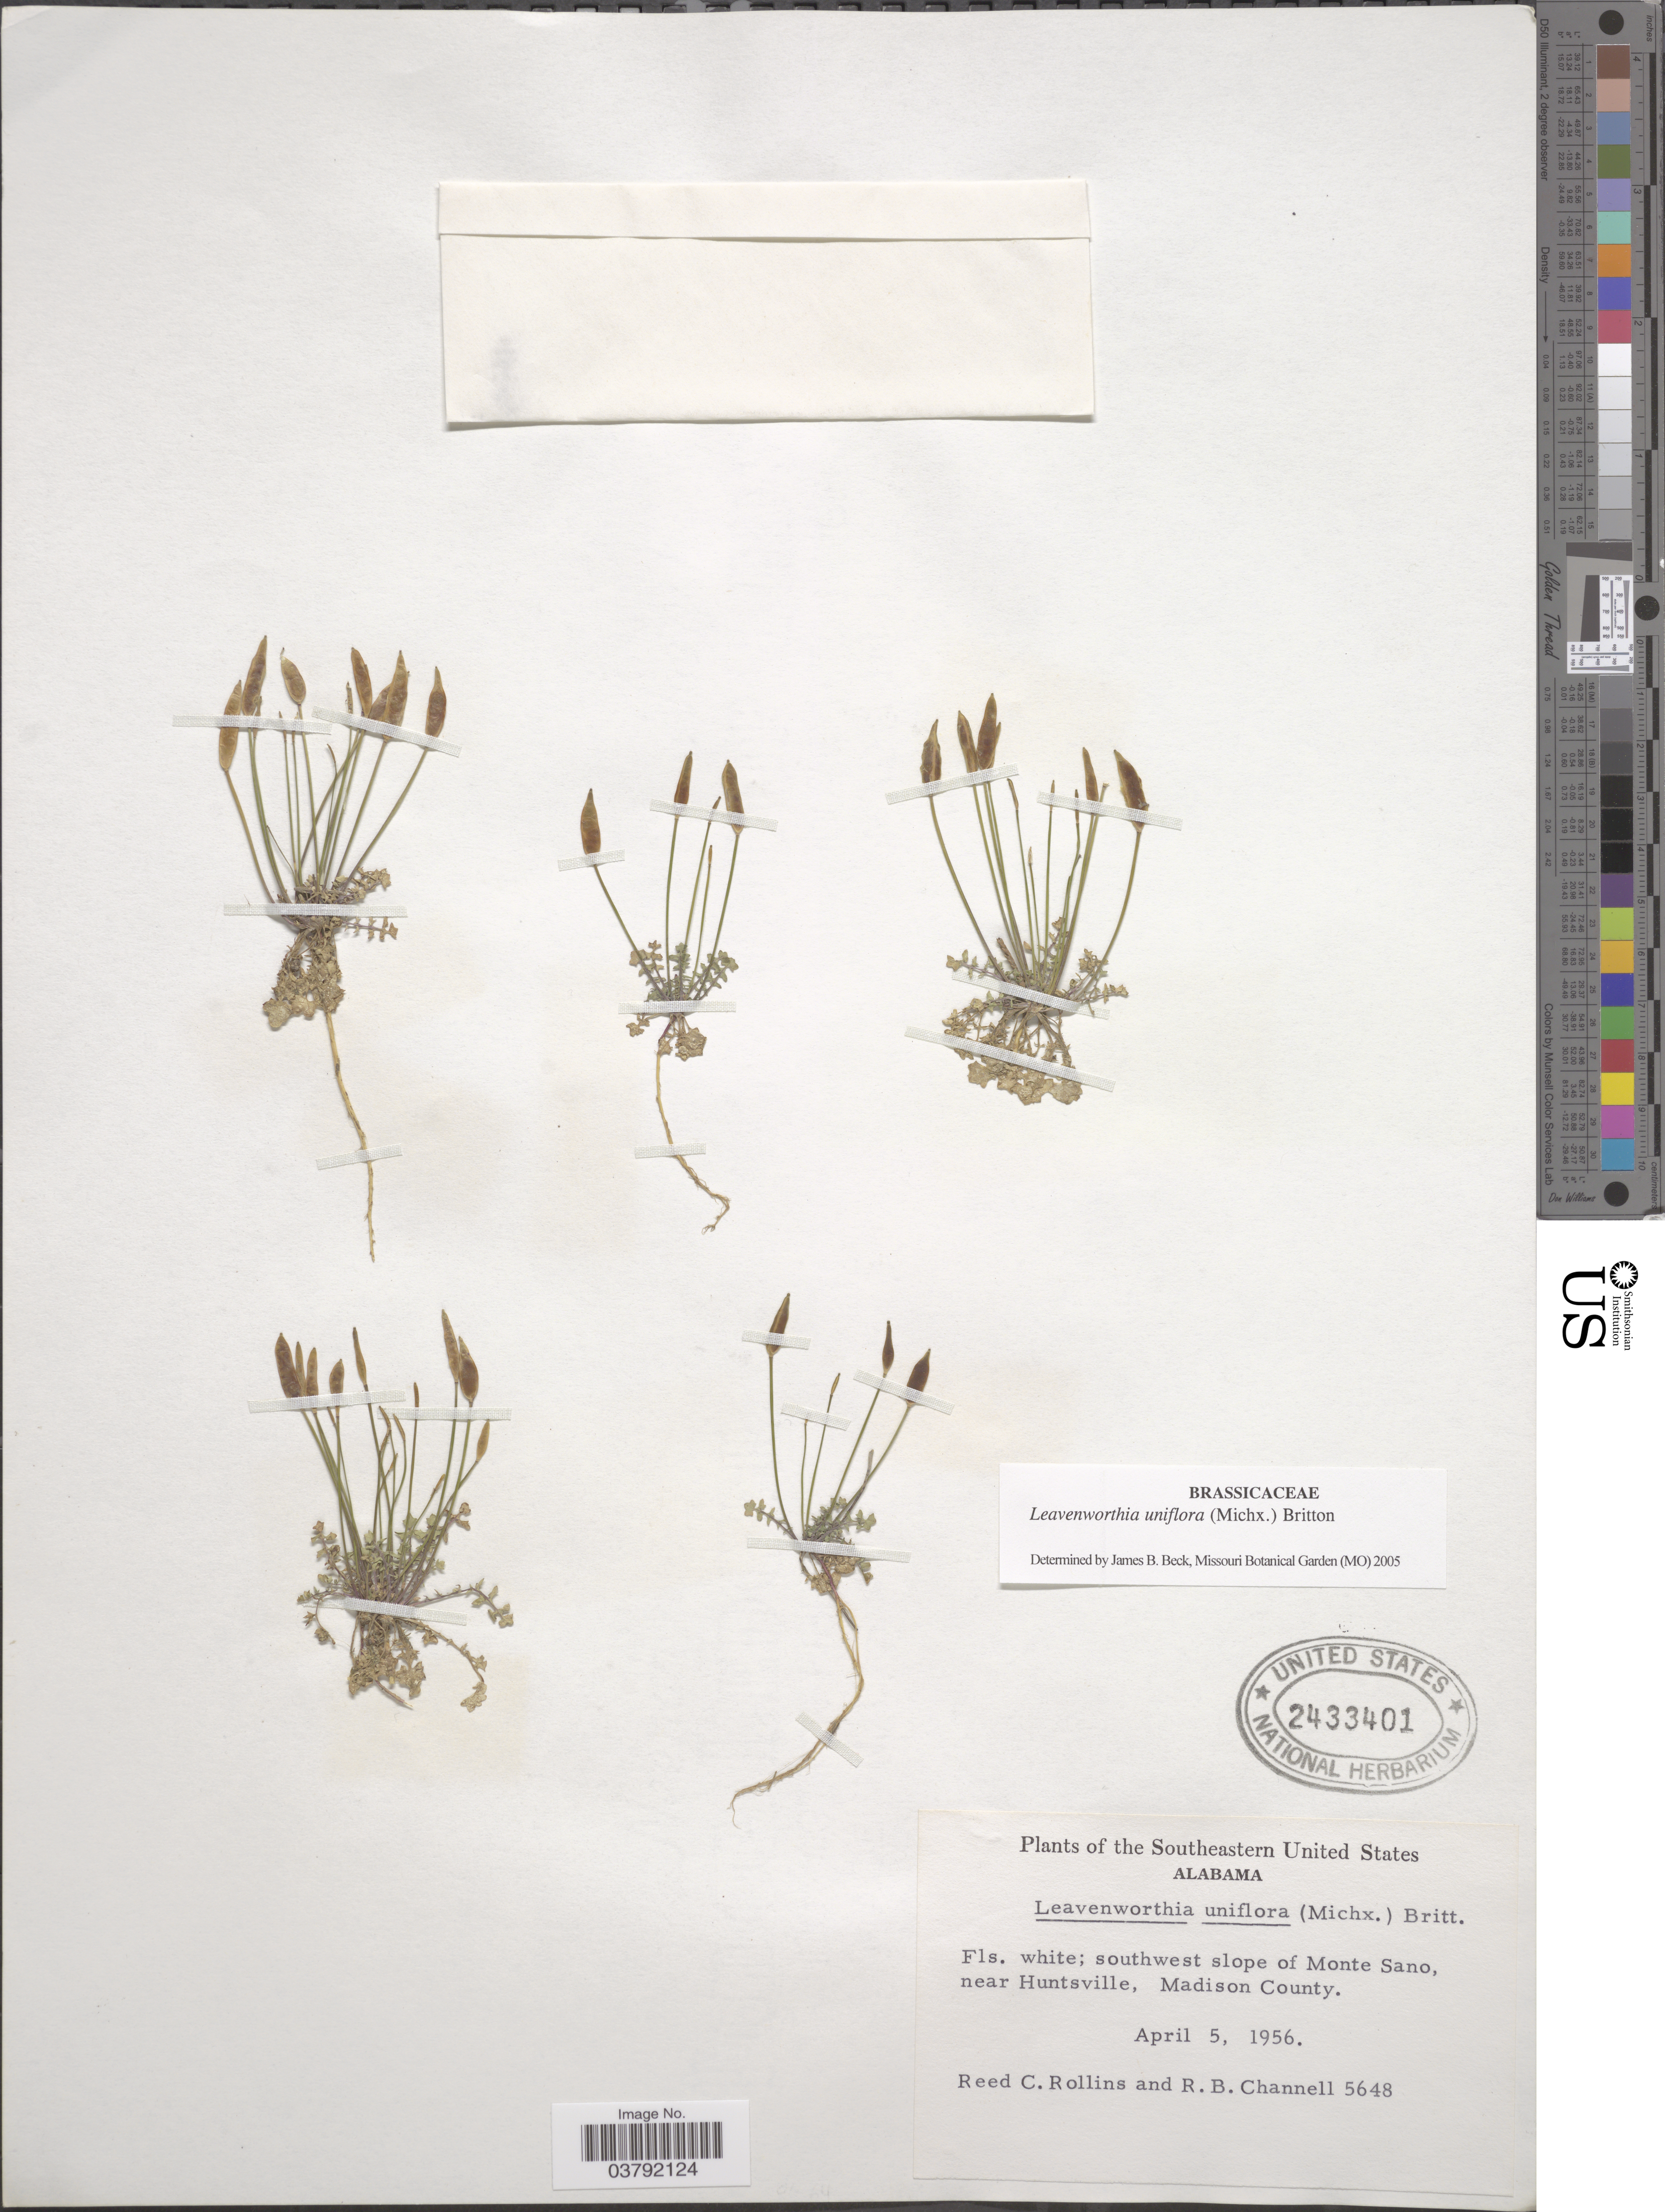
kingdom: Plantae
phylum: Tracheophyta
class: Magnoliopsida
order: Brassicales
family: Brassicaceae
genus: Leavenworthia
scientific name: Leavenworthia uniflora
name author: (Michx.) Britton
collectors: R. C. Rollins & R. B. Channell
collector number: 5648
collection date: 1956-04-05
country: United States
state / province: Alabama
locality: Southeastern United States. Southwest slope of Monte Sano, near Hunsville, Madison County.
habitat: southwest slope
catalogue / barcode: US 2433401